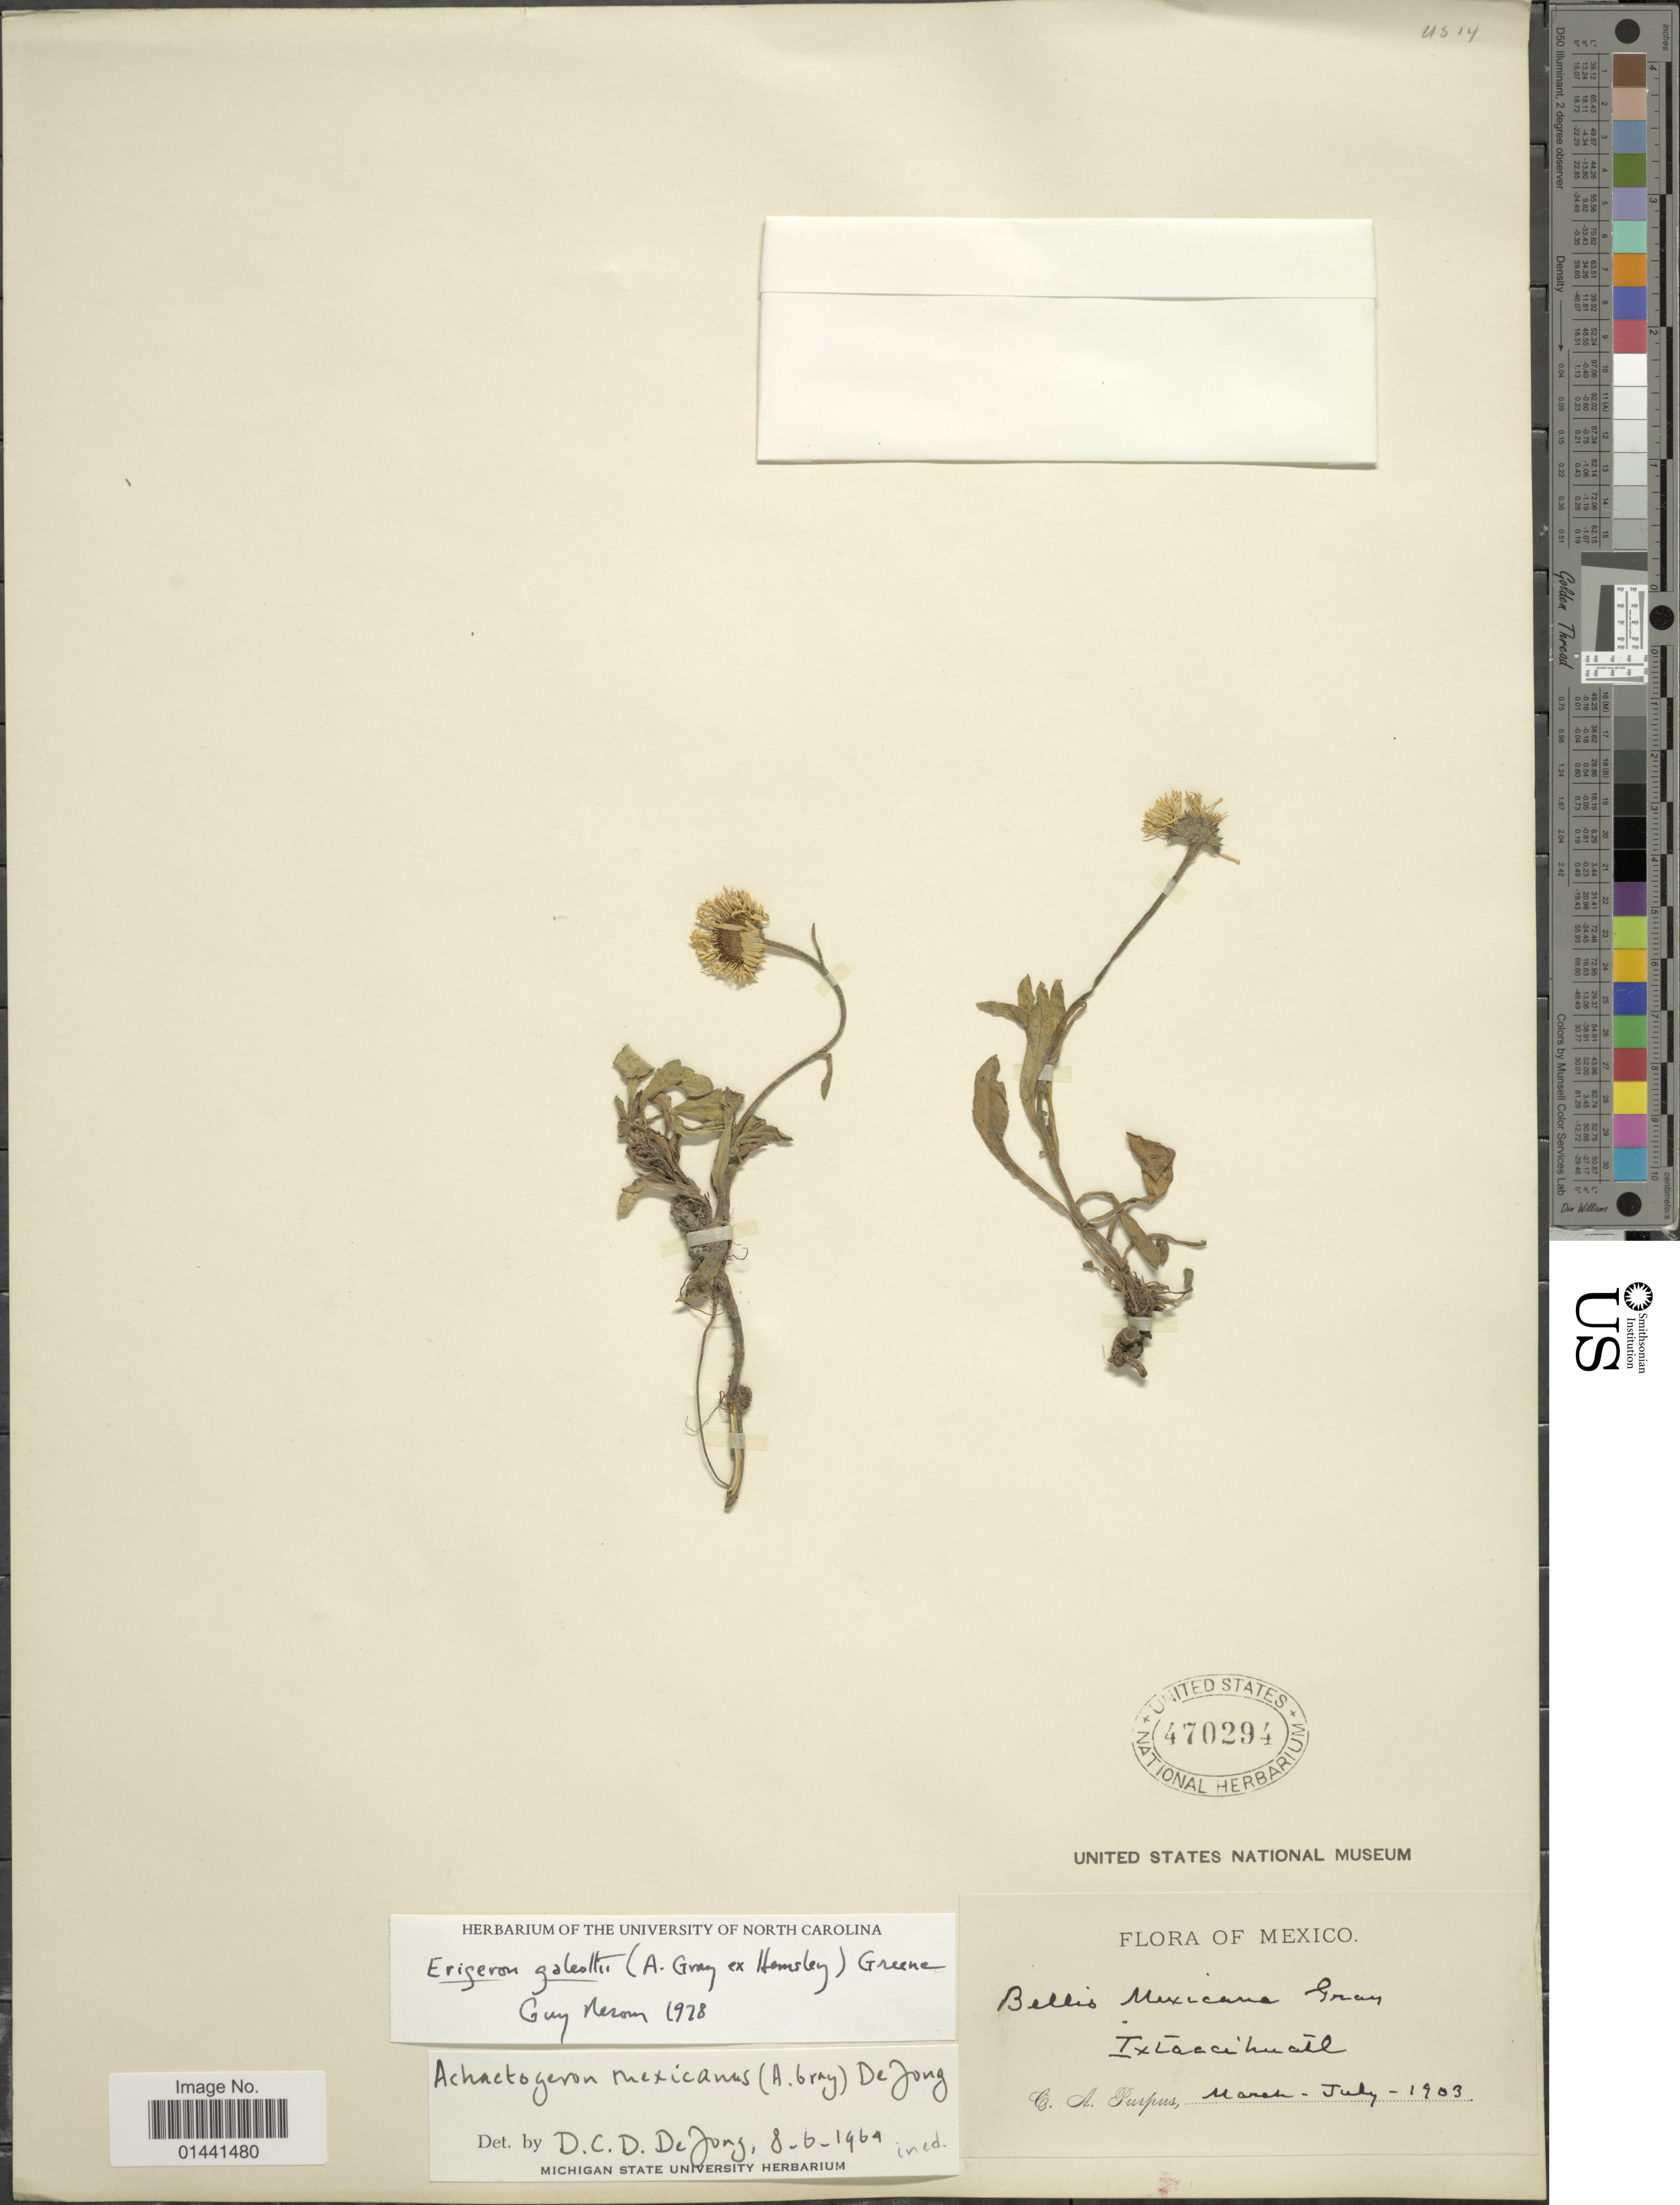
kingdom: Plantae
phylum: Tracheophyta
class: Magnoliopsida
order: Asterales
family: Asteraceae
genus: Erigeron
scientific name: Erigeron galeottii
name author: (A. Gray ex Hemsl.) Greene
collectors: C. A. Purpus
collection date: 1903-03/1903-07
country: Mexico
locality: Ixtaccihuatl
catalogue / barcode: US 470294